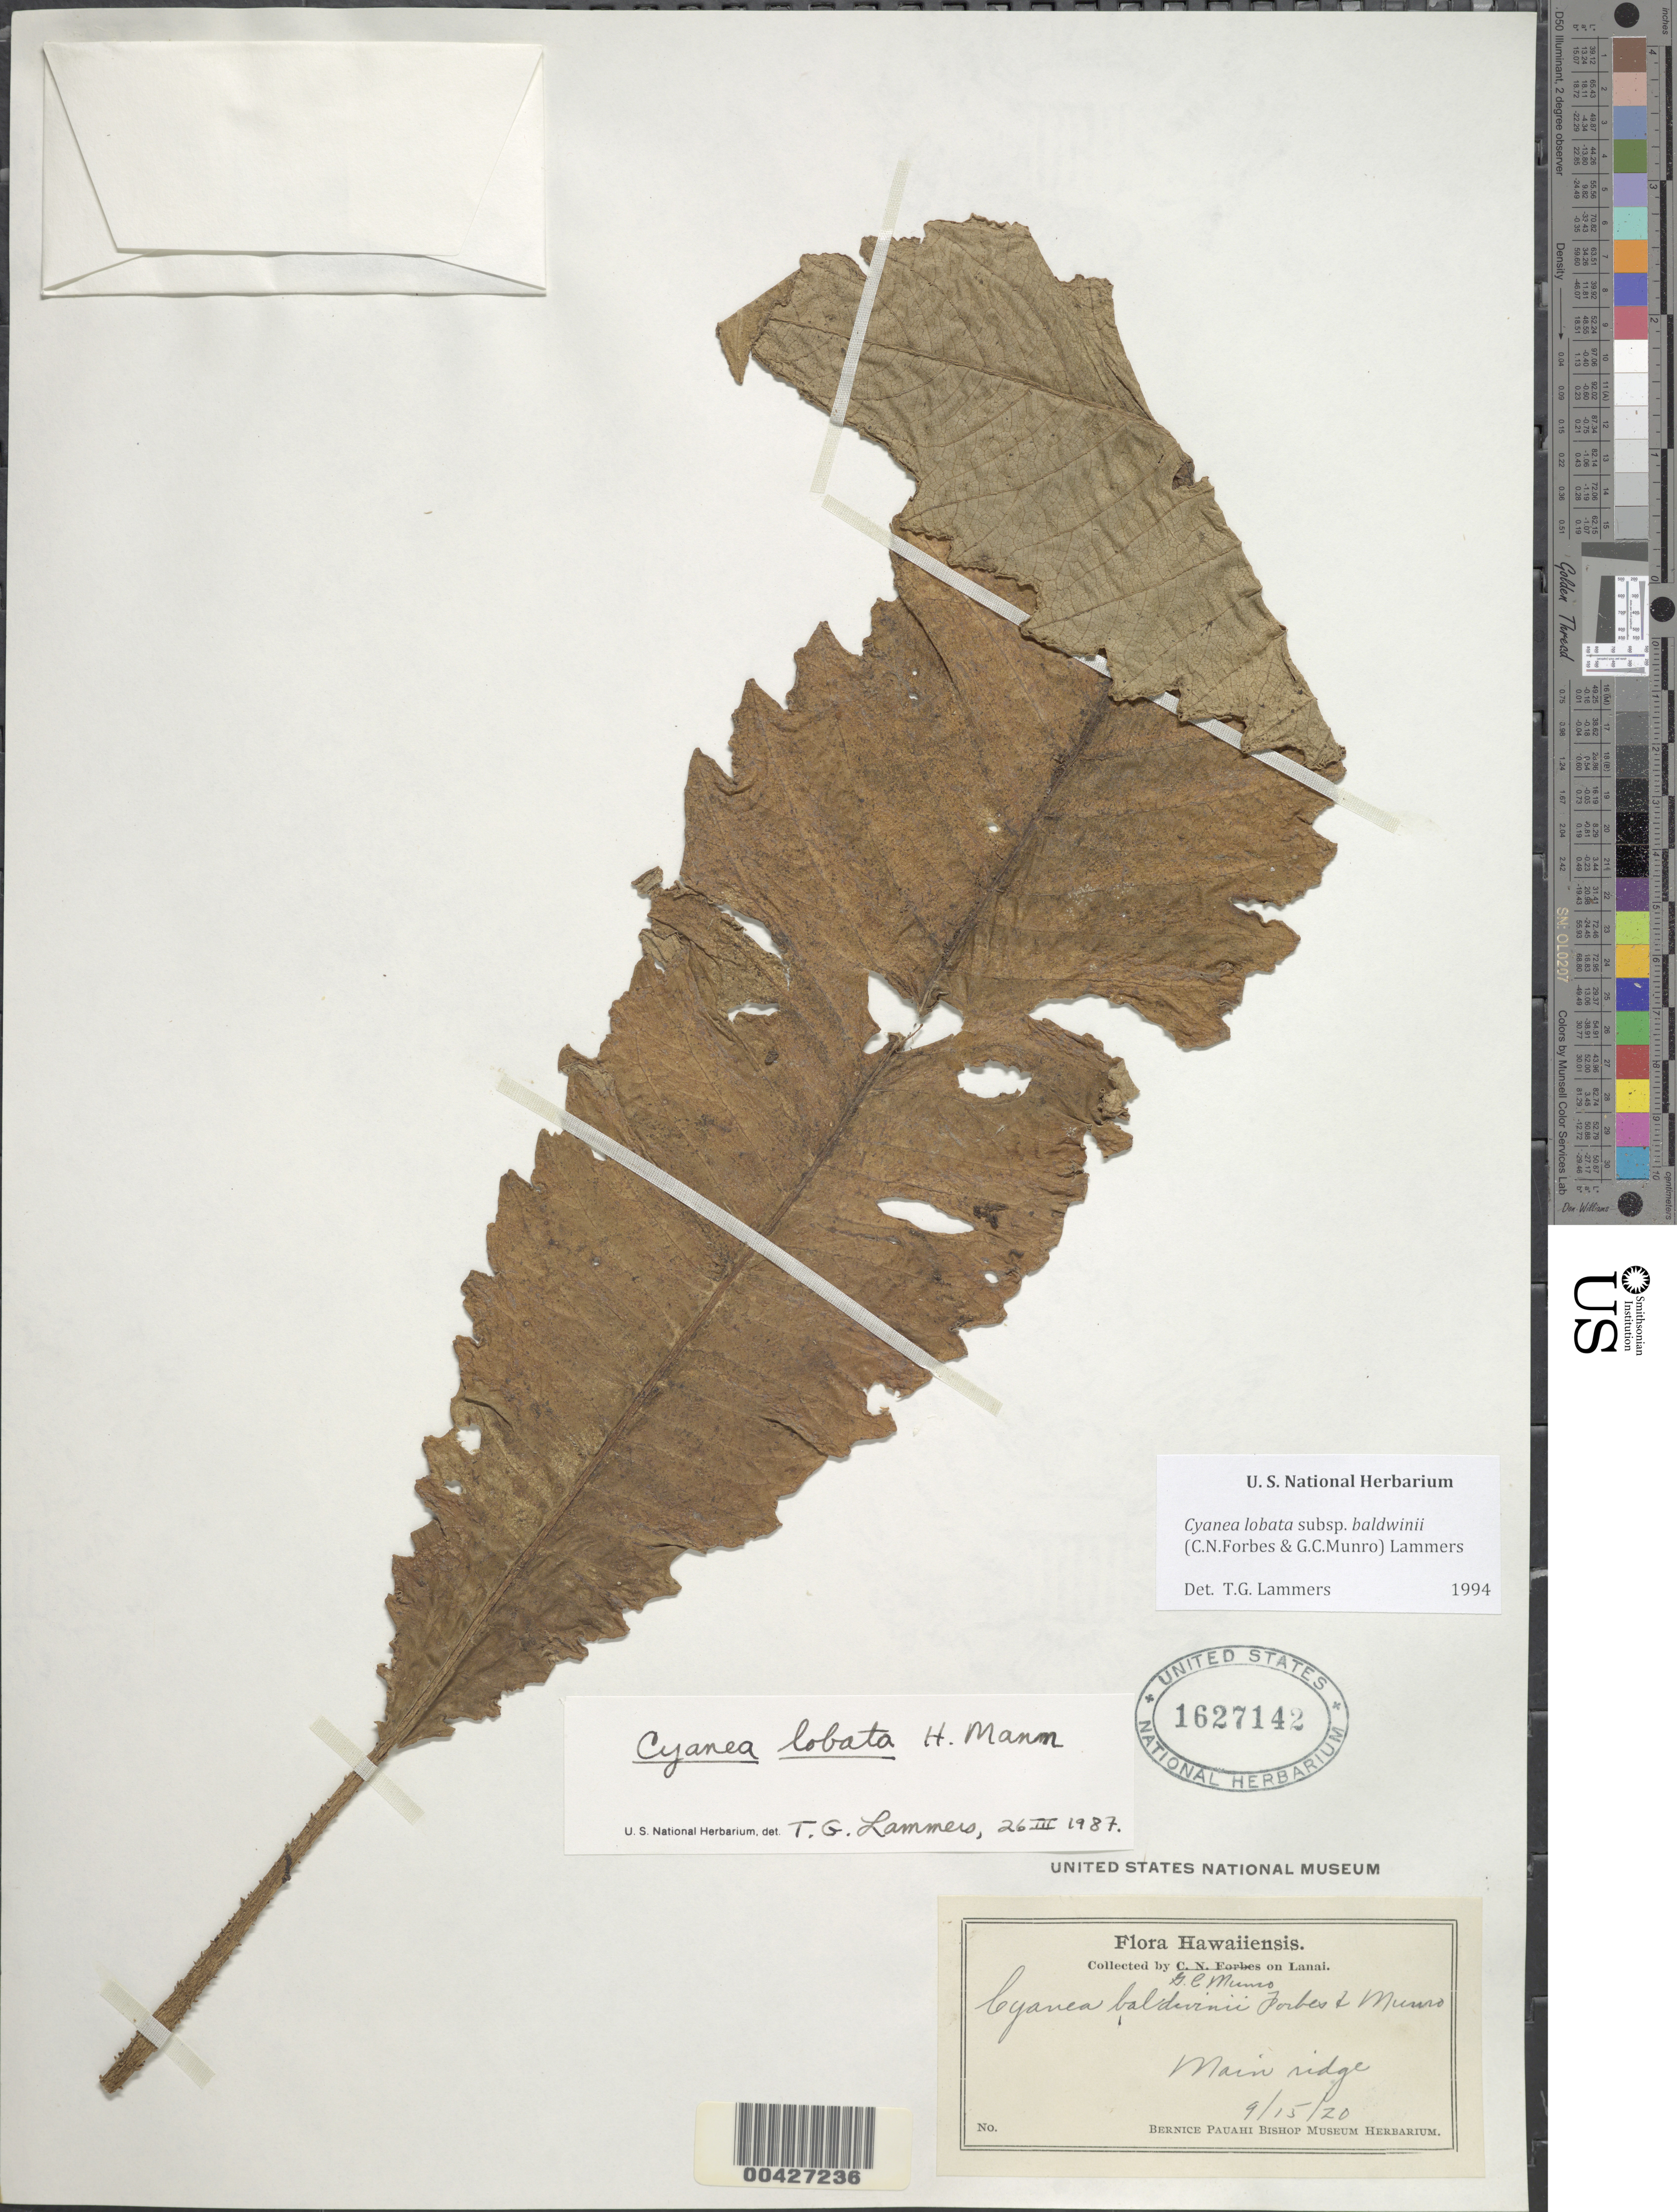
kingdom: Plantae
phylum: Tracheophyta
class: Magnoliopsida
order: Asterales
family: Campanulaceae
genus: Cyanea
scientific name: Cyanea lobata subsp. baldwinii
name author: (C.N. Forbes & G.C. Munro) Lammers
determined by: Lammers, T. G.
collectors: G. C. Munro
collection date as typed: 15 Sep 1920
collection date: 1920-09-15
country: United States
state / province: Hawaii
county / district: Maui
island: Lana'i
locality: Main ridge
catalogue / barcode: US 1627142